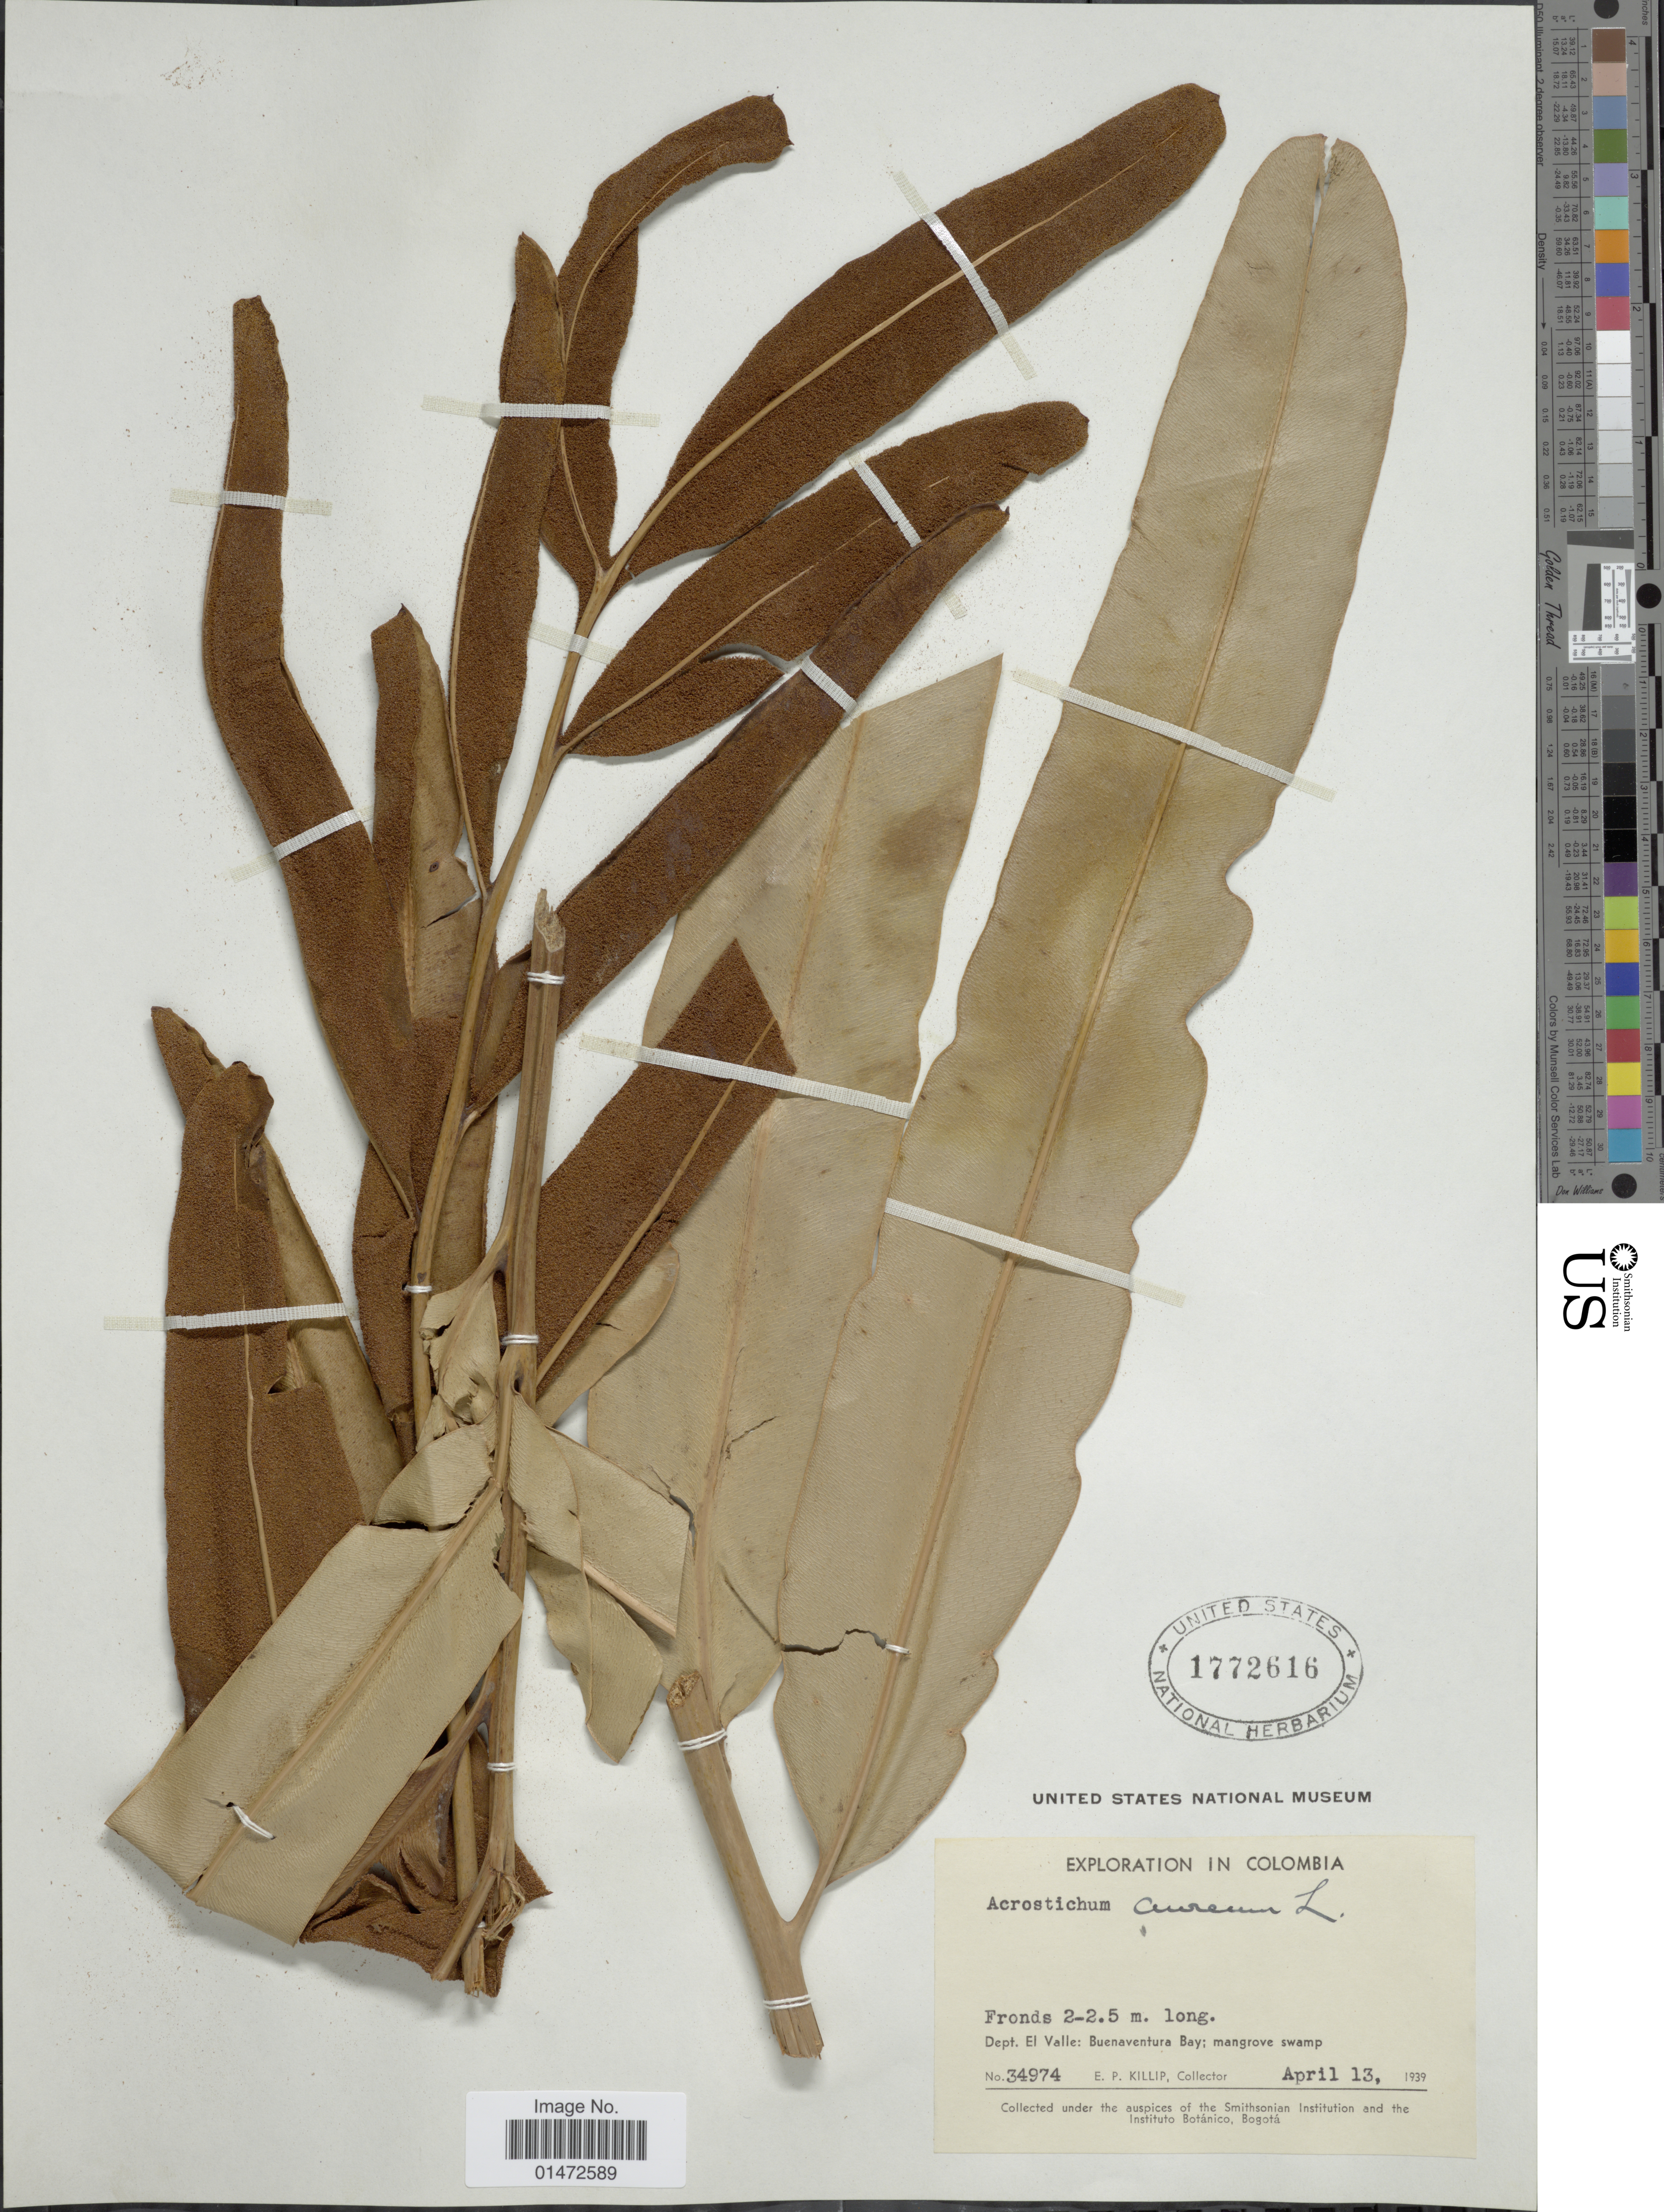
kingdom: Plantae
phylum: Tracheophyta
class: Polypodiopsida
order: Polypodiales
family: Pteridaceae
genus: Acrostichum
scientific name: Acrostichum aureum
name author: L.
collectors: E. P. Killip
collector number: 34974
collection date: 1939-04-13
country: Colombia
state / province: Valle del Cauca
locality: Dept. El Valle: Buenaventura Bay; mangrove swamp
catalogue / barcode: US 1772616